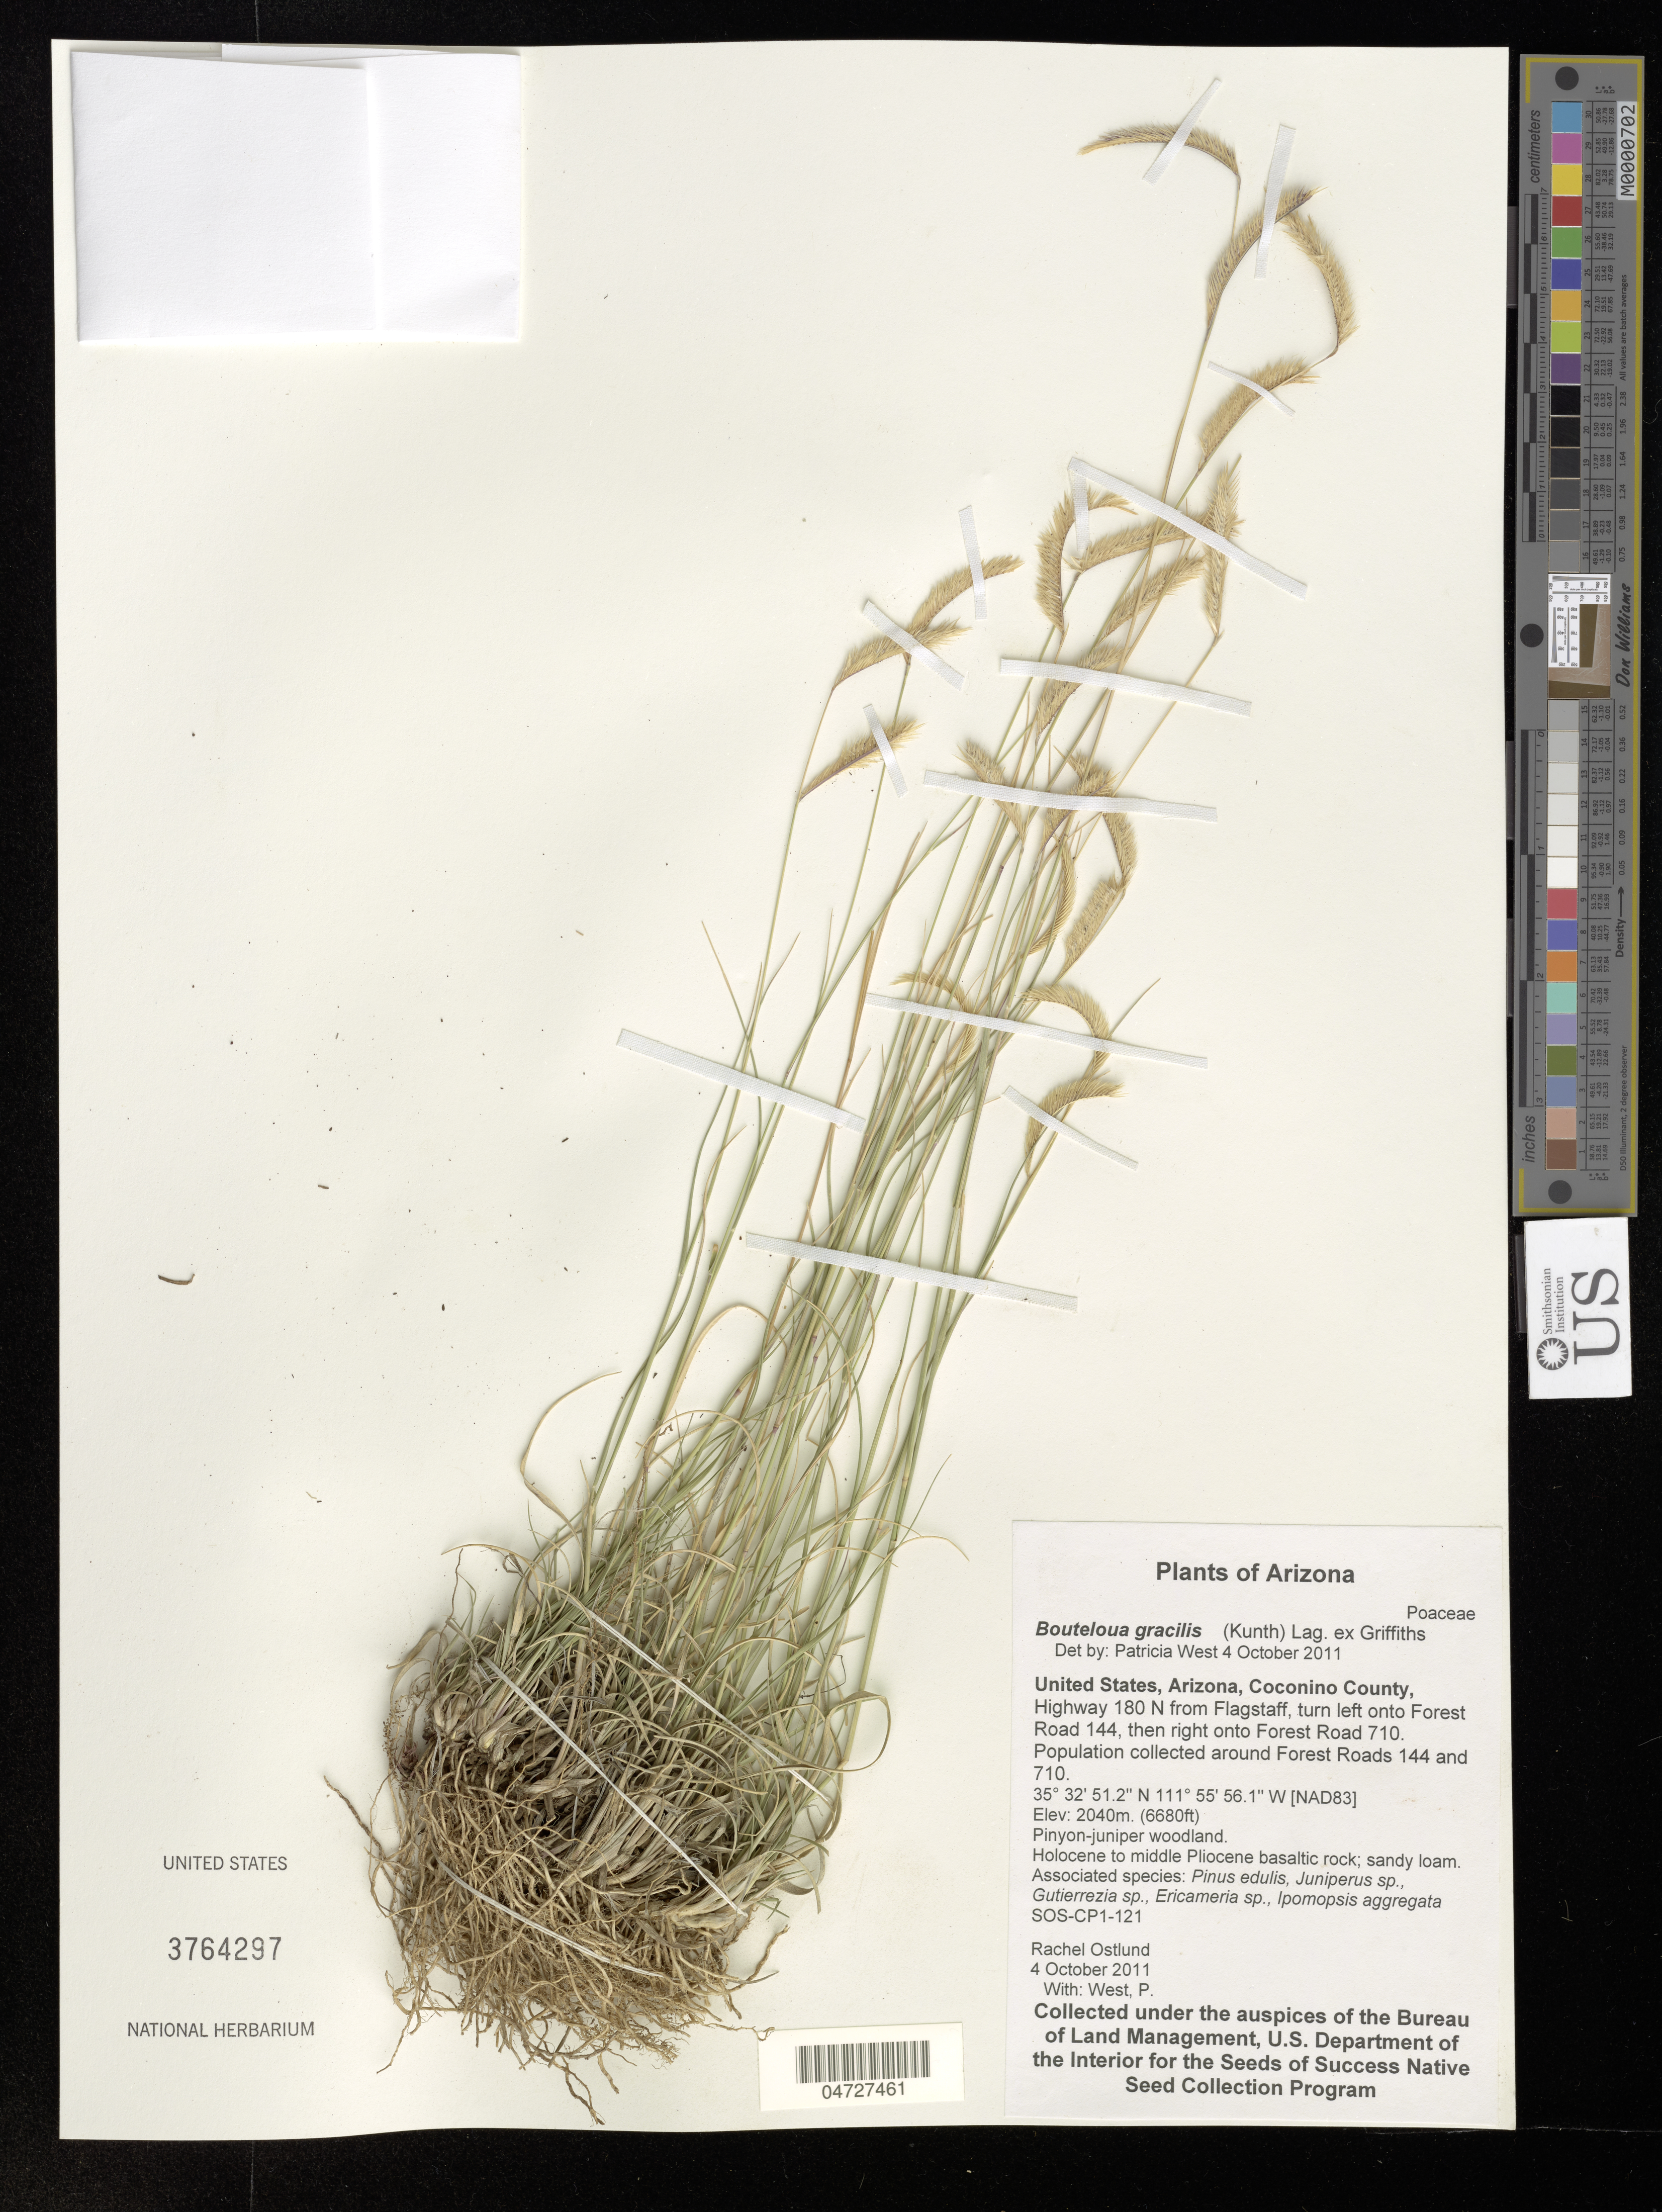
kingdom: Plantae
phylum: Tracheophyta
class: Liliopsida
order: Poales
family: Poaceae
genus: Bouteloua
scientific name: Bouteloua gracilis Vasey nom. rej.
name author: Vasey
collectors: R. Ostlund & P. West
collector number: SOS-CP1-121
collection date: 2011-10-04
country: United States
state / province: Arizona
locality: Coconino County, Highway 180 N from Flagstaff, turn left onto Forest Road 144, then right onto Forest Roads 144 and 710.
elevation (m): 2040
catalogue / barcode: US 3764297